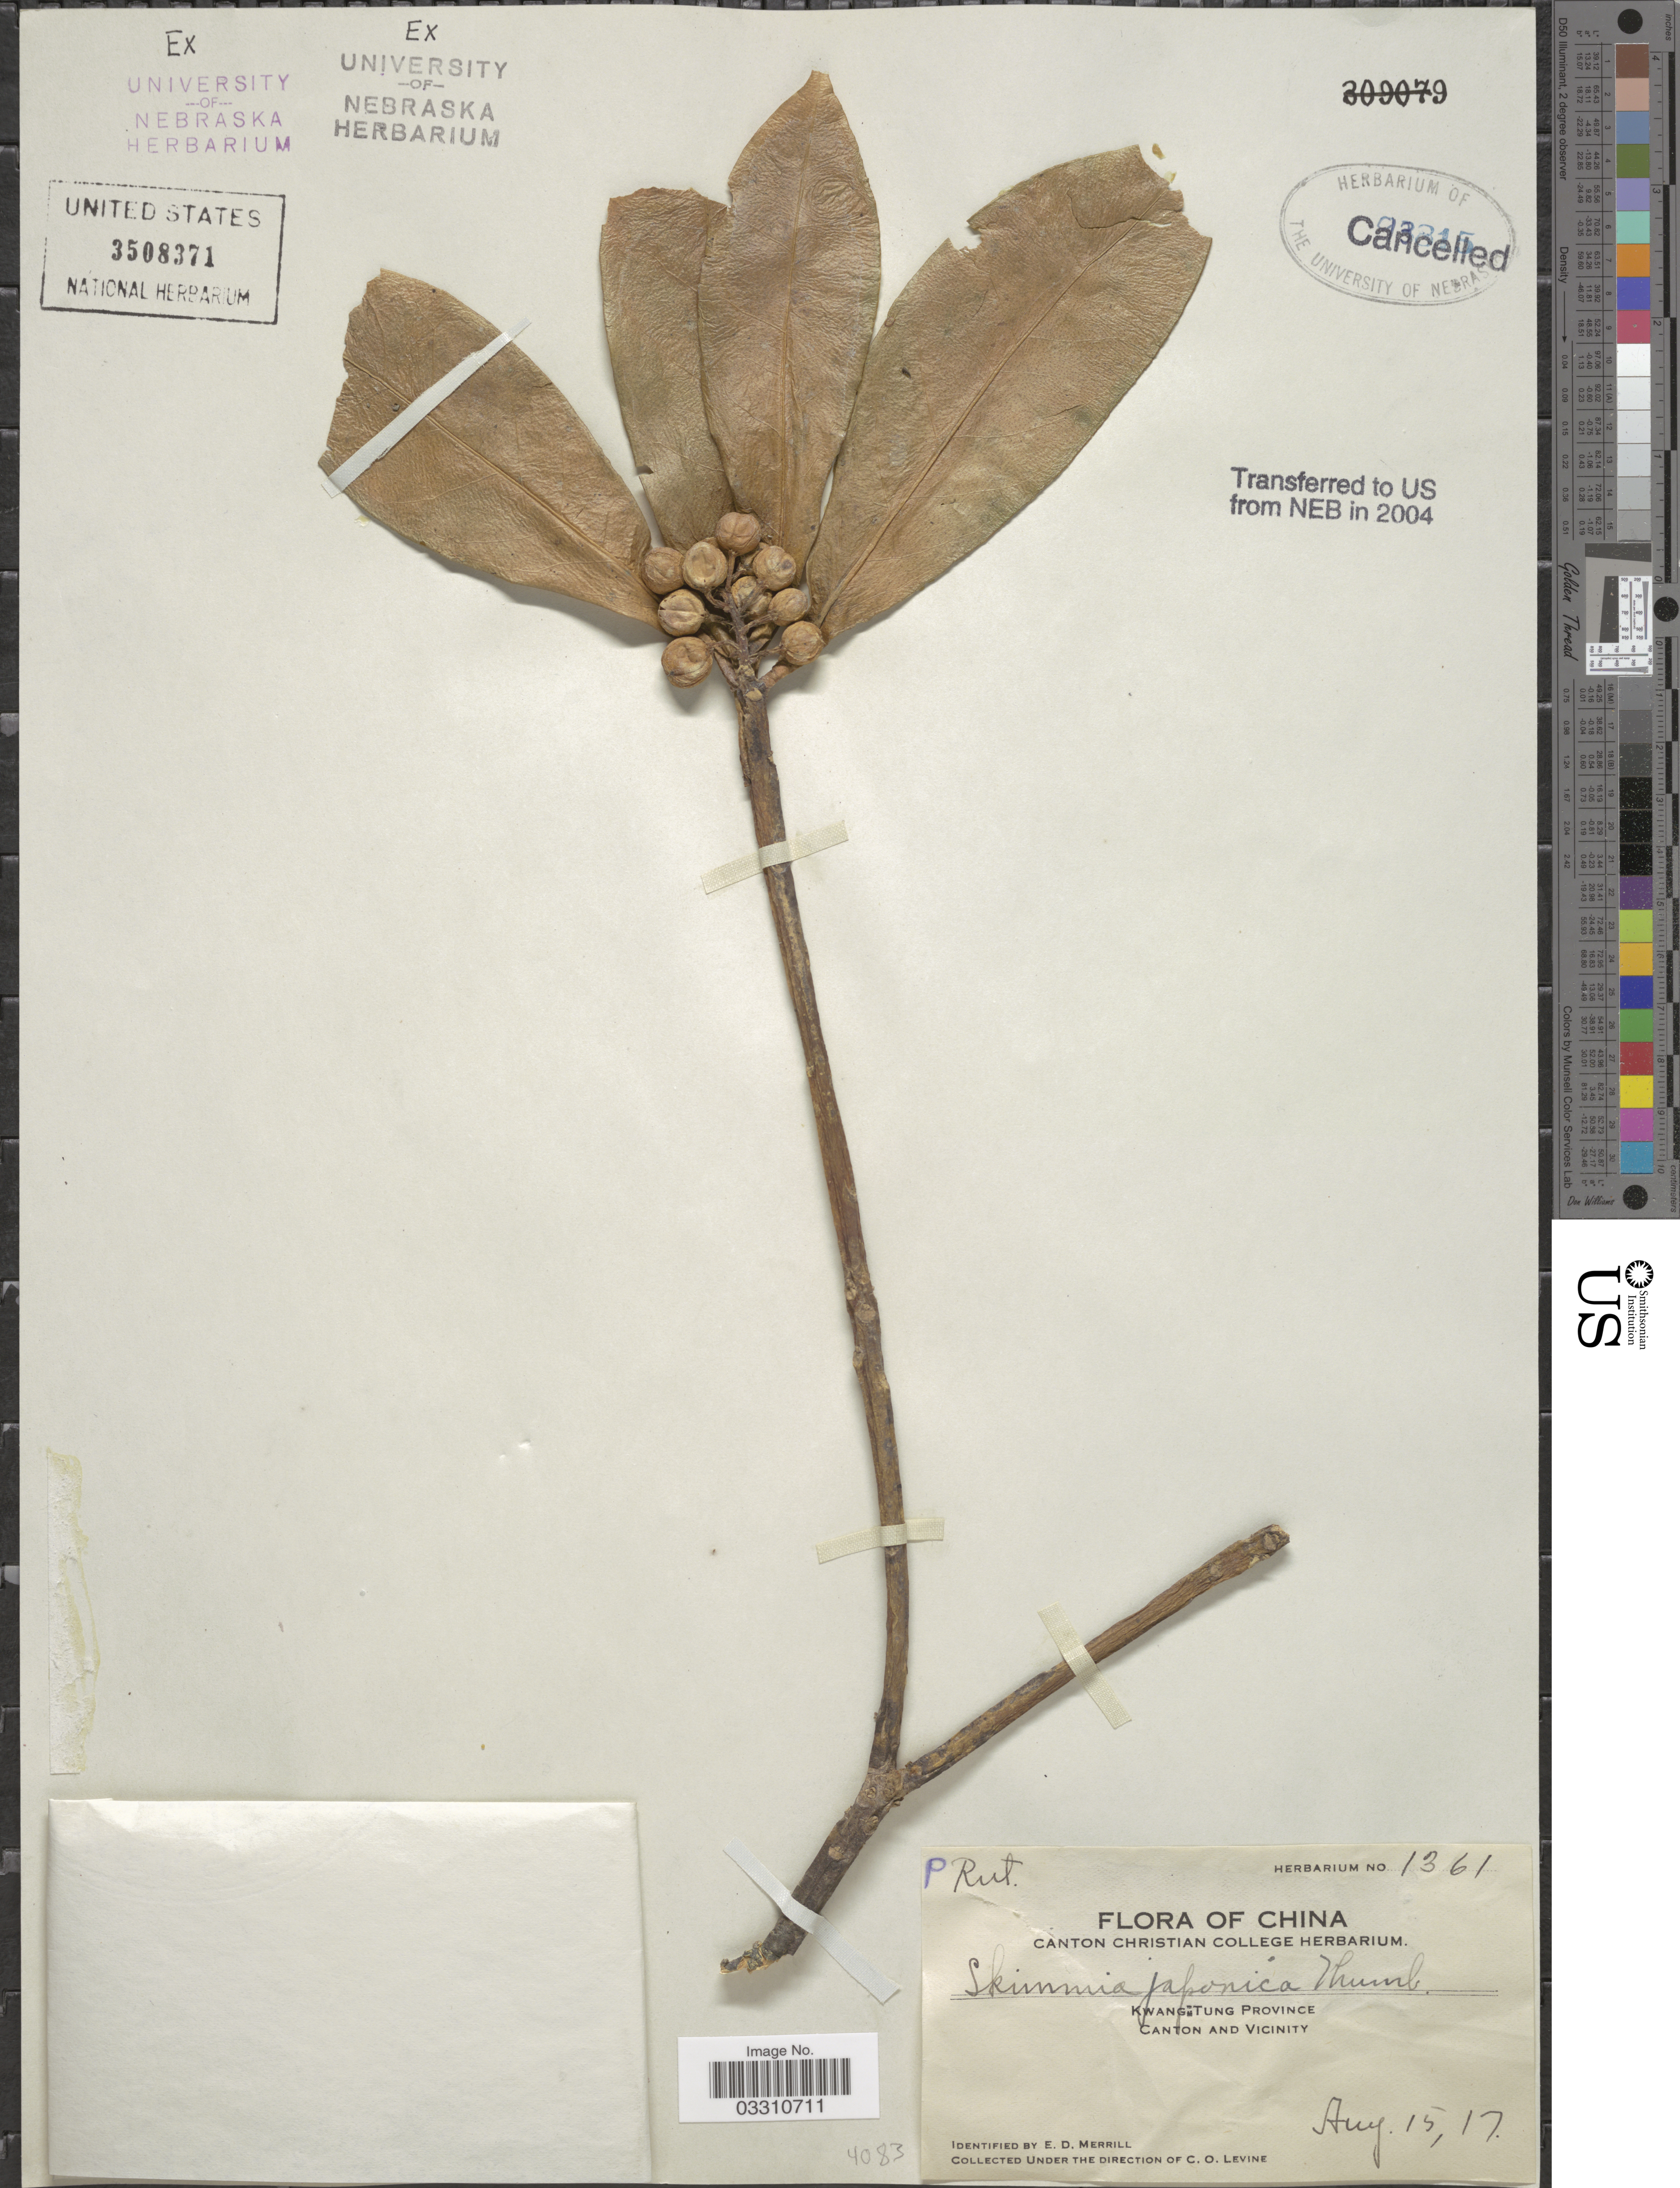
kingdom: Plantae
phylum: Tracheophyta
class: Magnoliopsida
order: Sapindales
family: Rutaceae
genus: Skimmia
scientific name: Skimmia japonica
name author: Thunb.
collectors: E. D. Merrill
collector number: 1361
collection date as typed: Transcribed d/m/y: 15/8/17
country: China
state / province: Guangdong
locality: Kwang Tung Province Canton and Vicinity.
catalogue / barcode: US 3508371